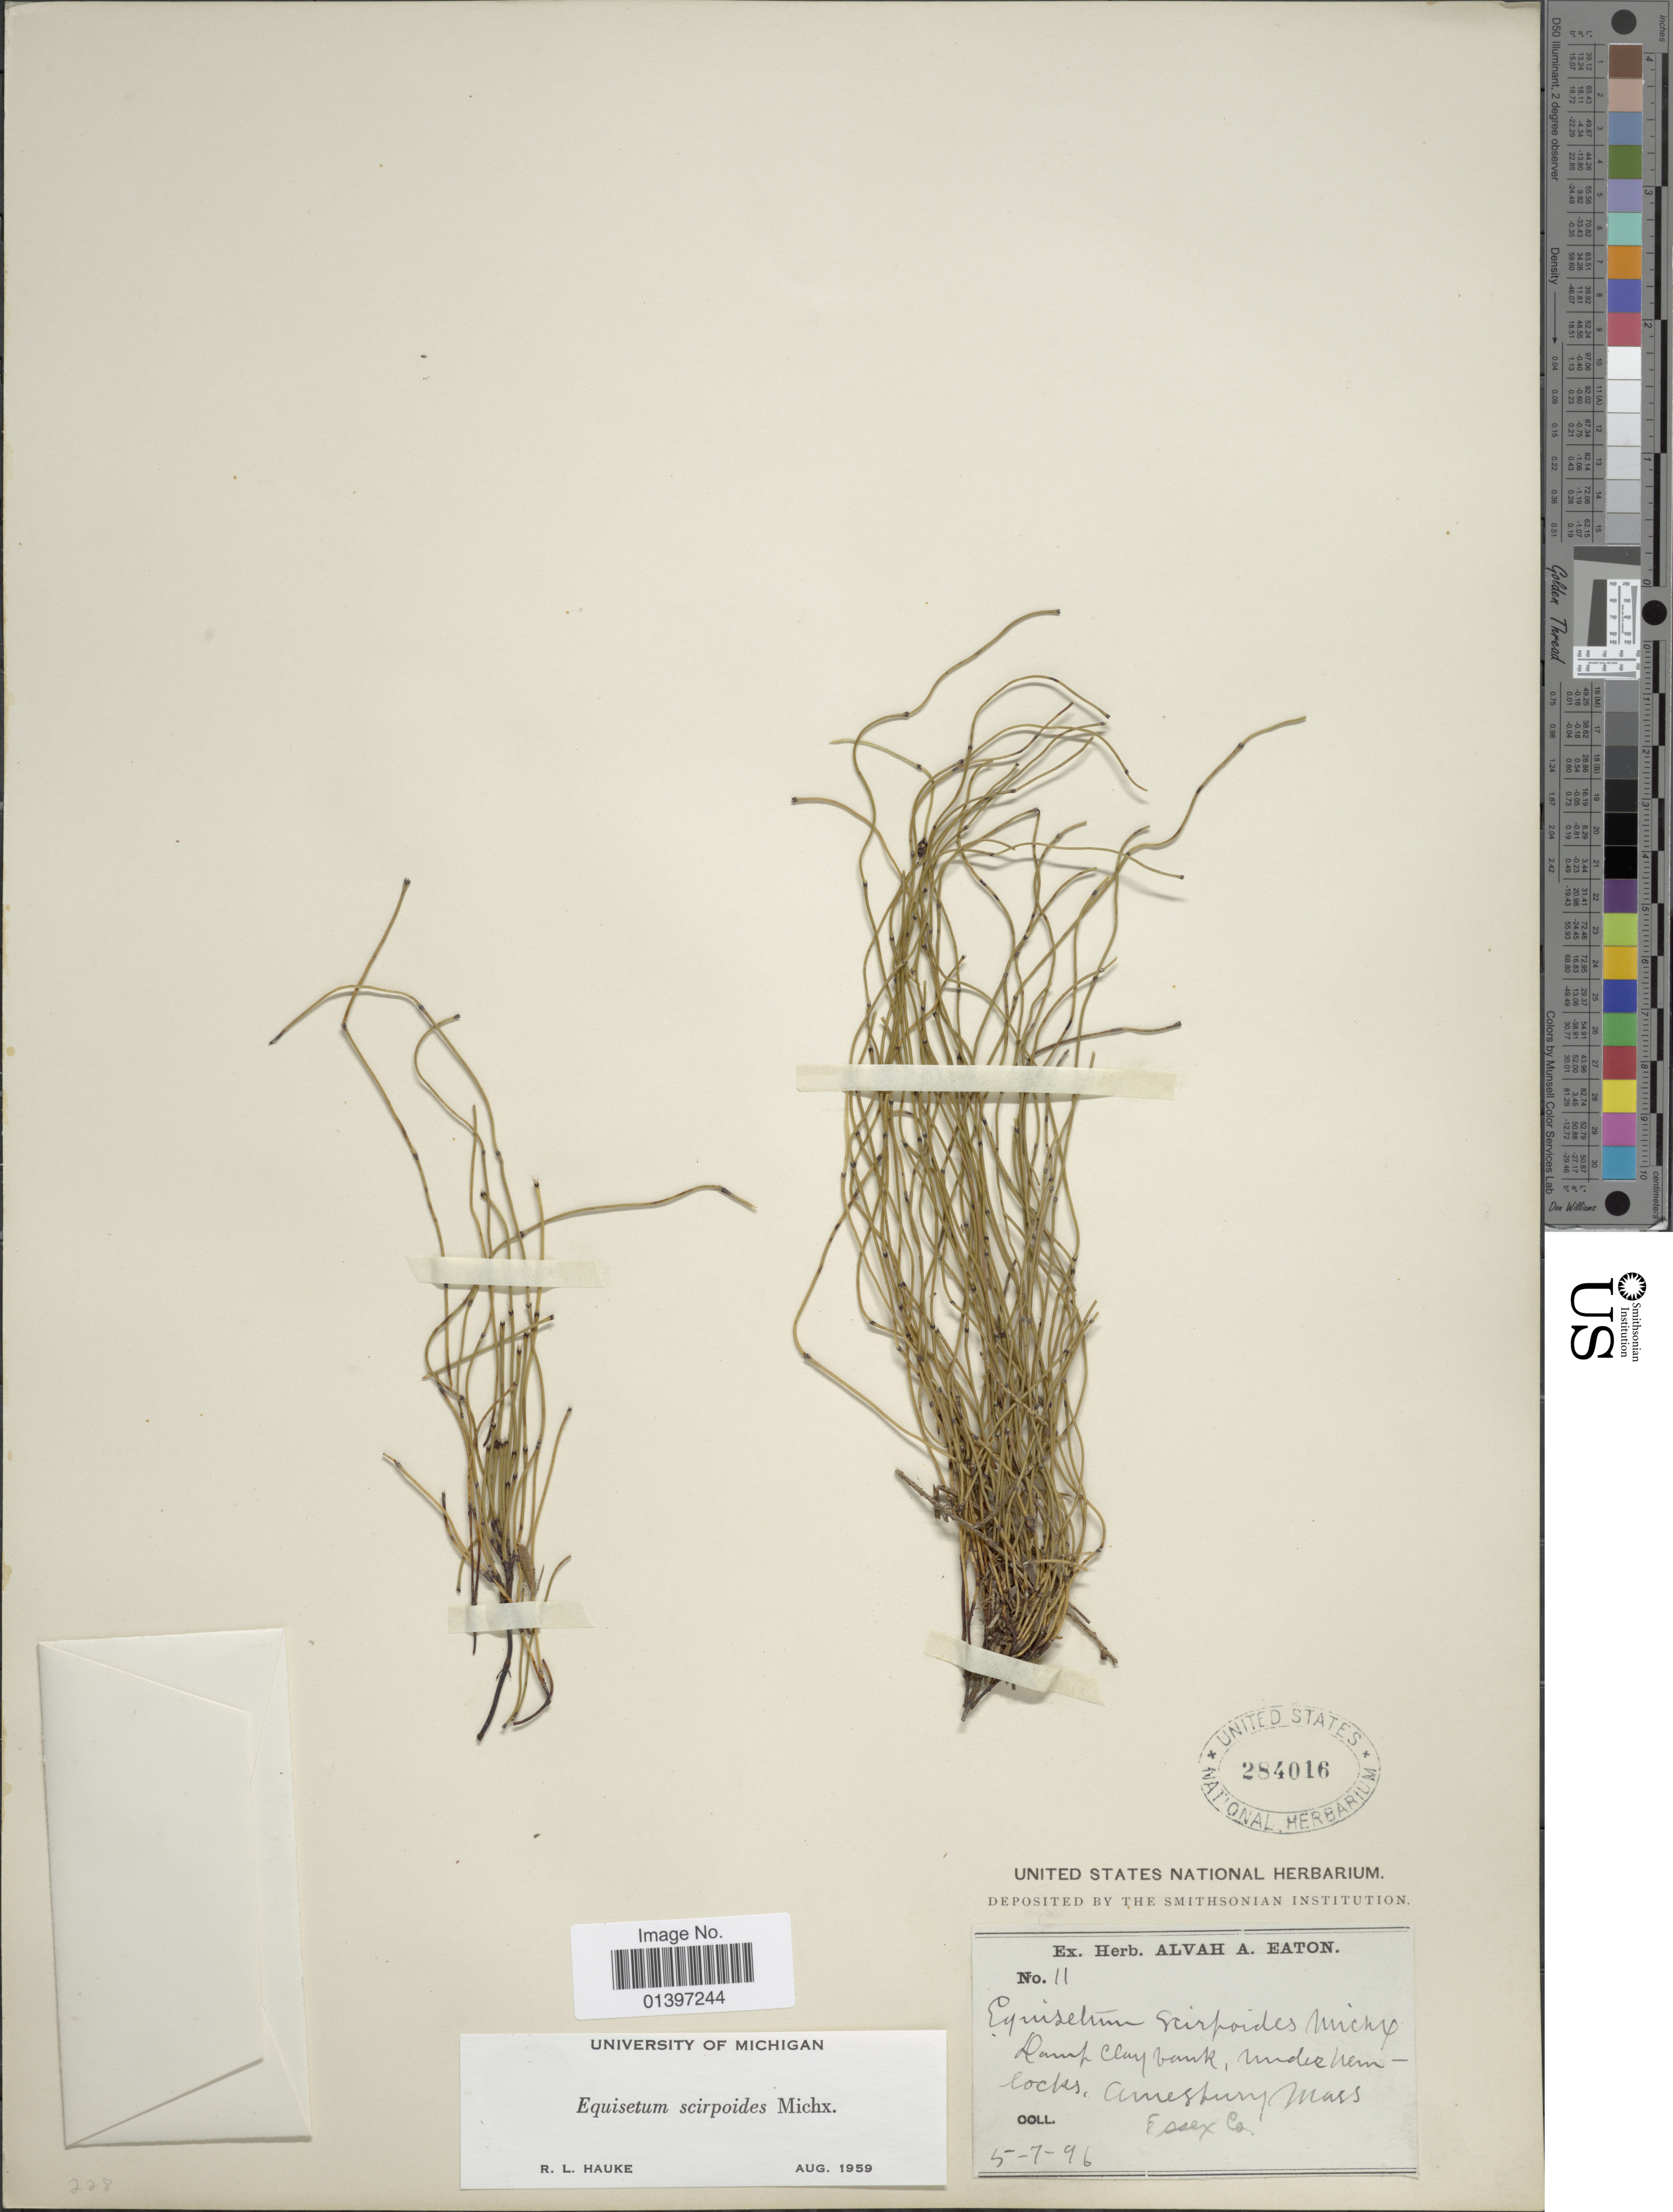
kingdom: Plantae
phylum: Tracheophyta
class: Polypodiopsida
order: Equisetales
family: Equisetaceae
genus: Equisetum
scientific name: Equisetum scirpoides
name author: Michx.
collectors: ex herb. Alvah A. Eaton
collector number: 11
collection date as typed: Transcribed d/m/y: 5/7/96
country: United States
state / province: Massachusetts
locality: Damp clay bank, under hemlocks, Amesbury Mass., Essex Co.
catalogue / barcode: US 284016